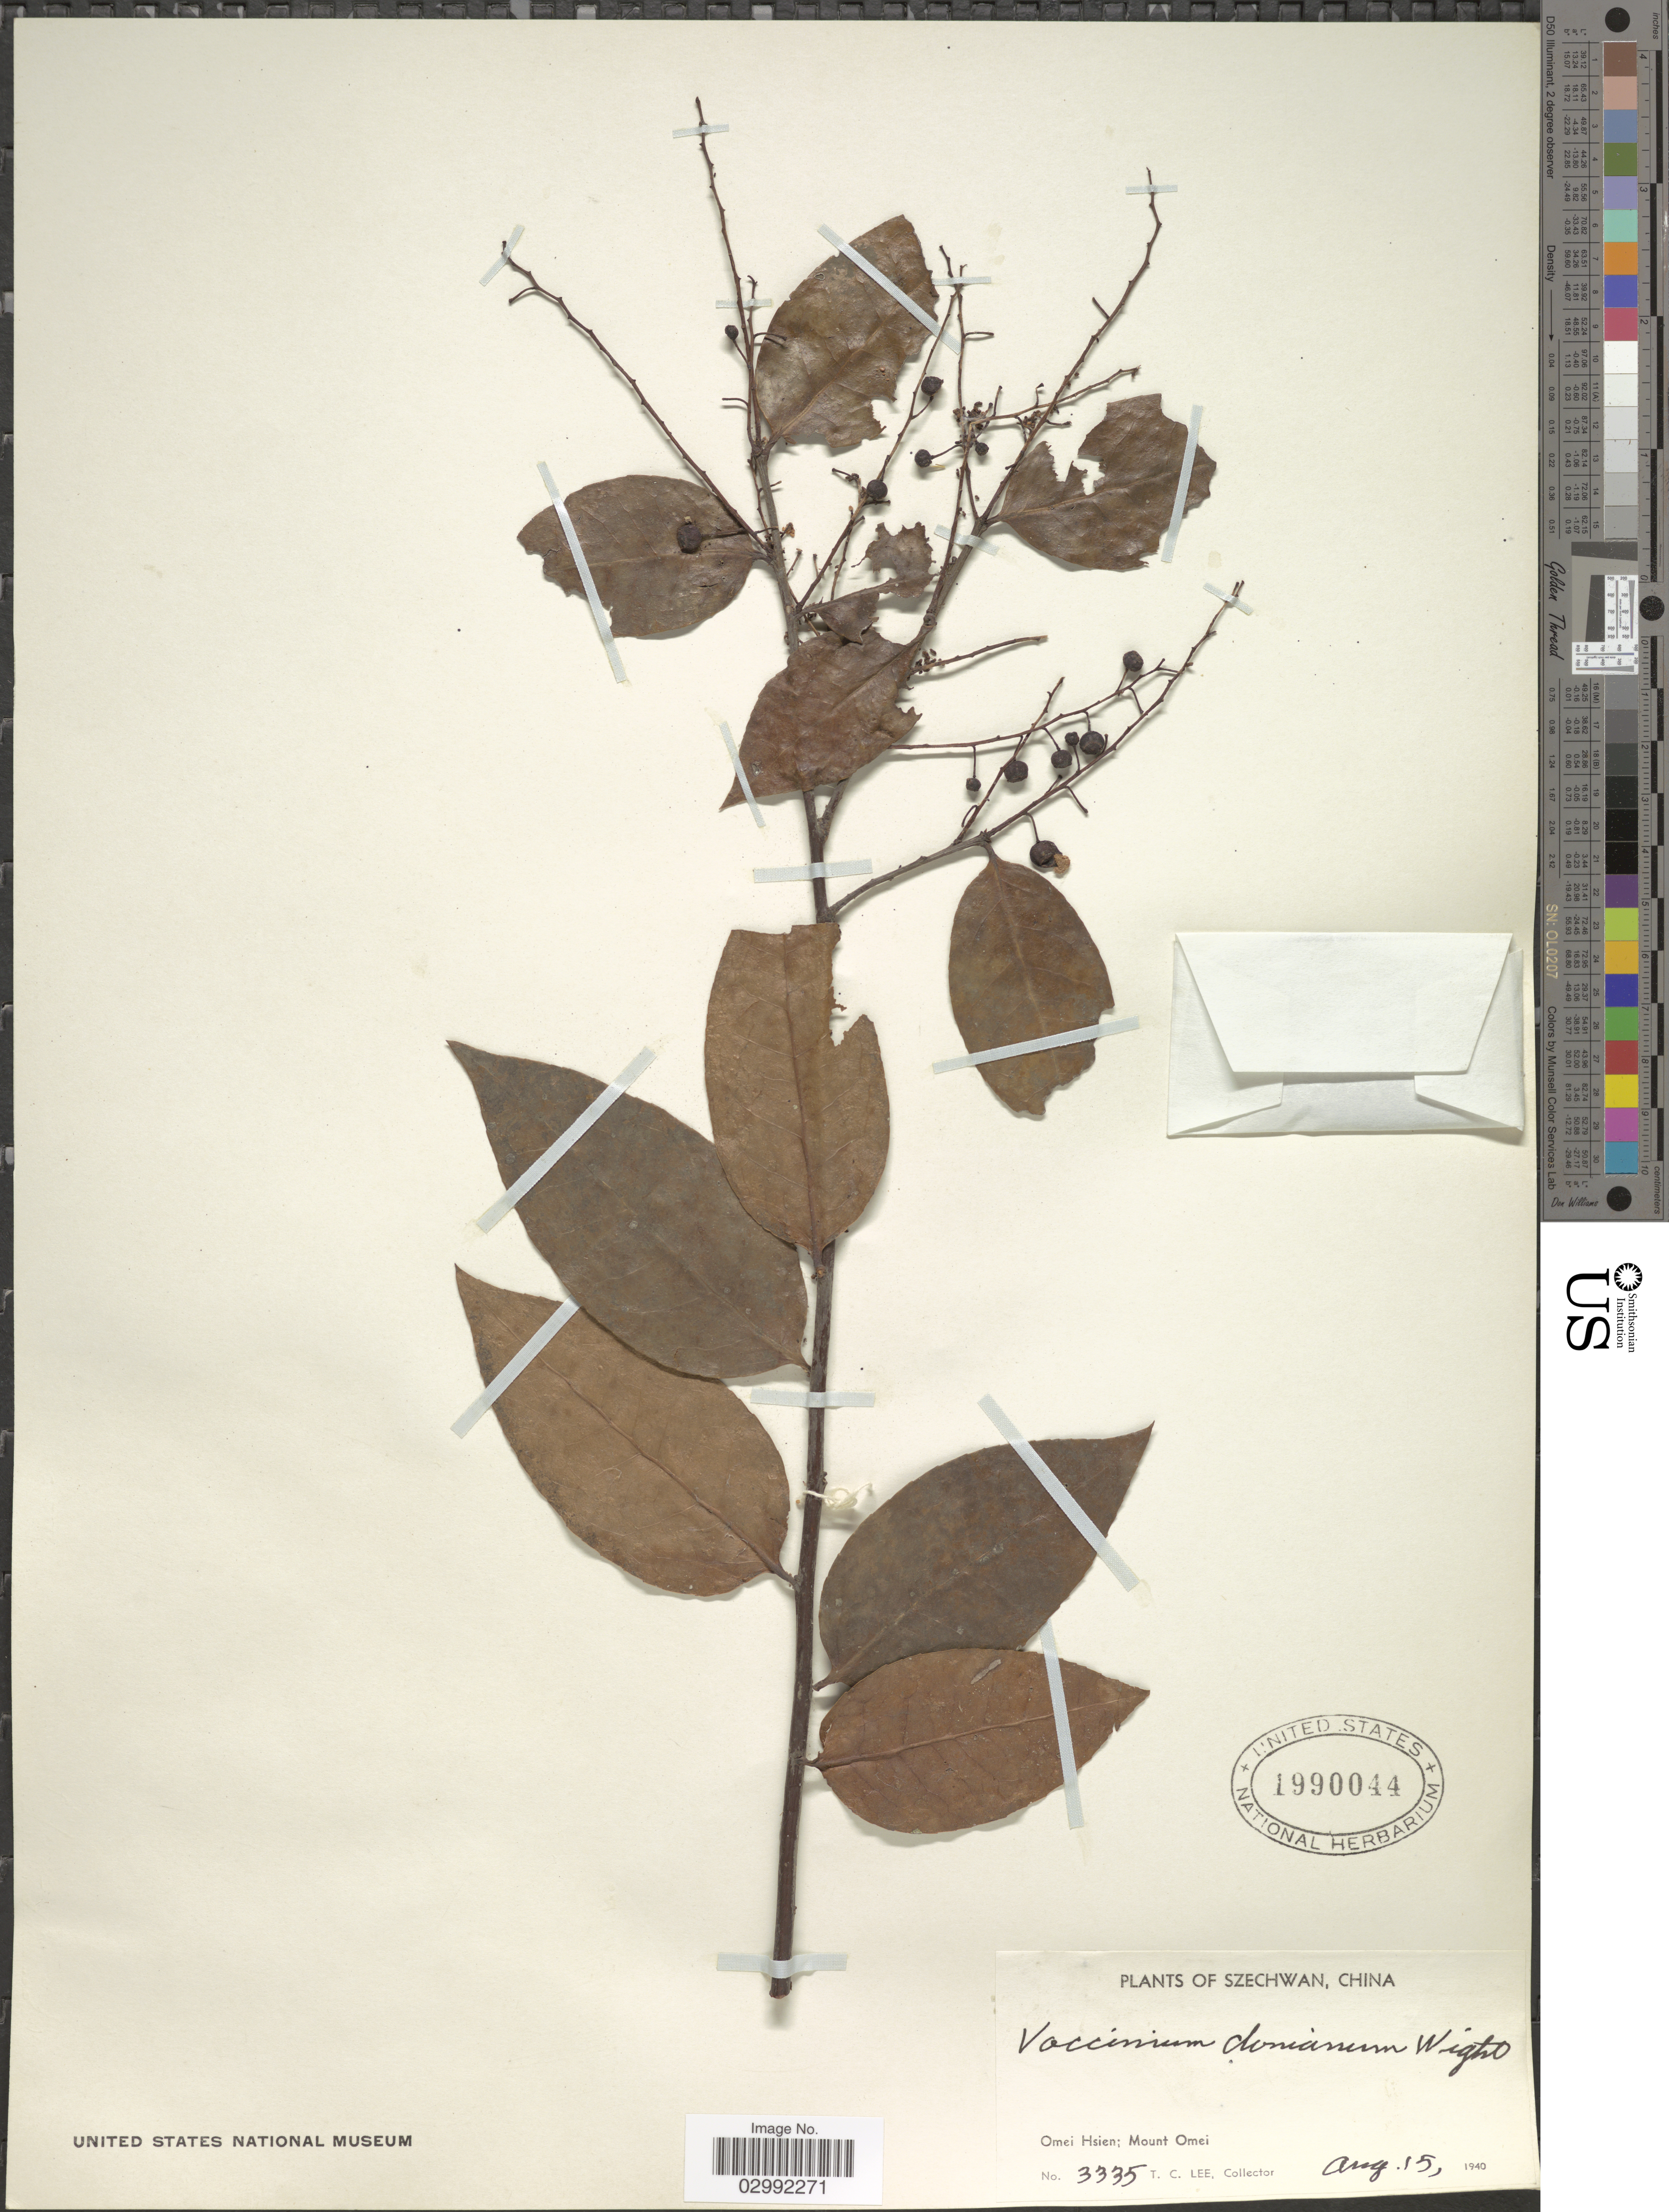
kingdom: Plantae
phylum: Tracheophyta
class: Magnoliopsida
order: Ericales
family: Ericaceae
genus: Vaccinium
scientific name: Vaccinium sprengelii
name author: (G. Don) Sleumer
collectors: T. Lee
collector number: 3335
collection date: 1940-08-15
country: China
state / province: Sichuan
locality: Szechwan. Omei Hsien; Mount Omei.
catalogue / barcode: US 1990044